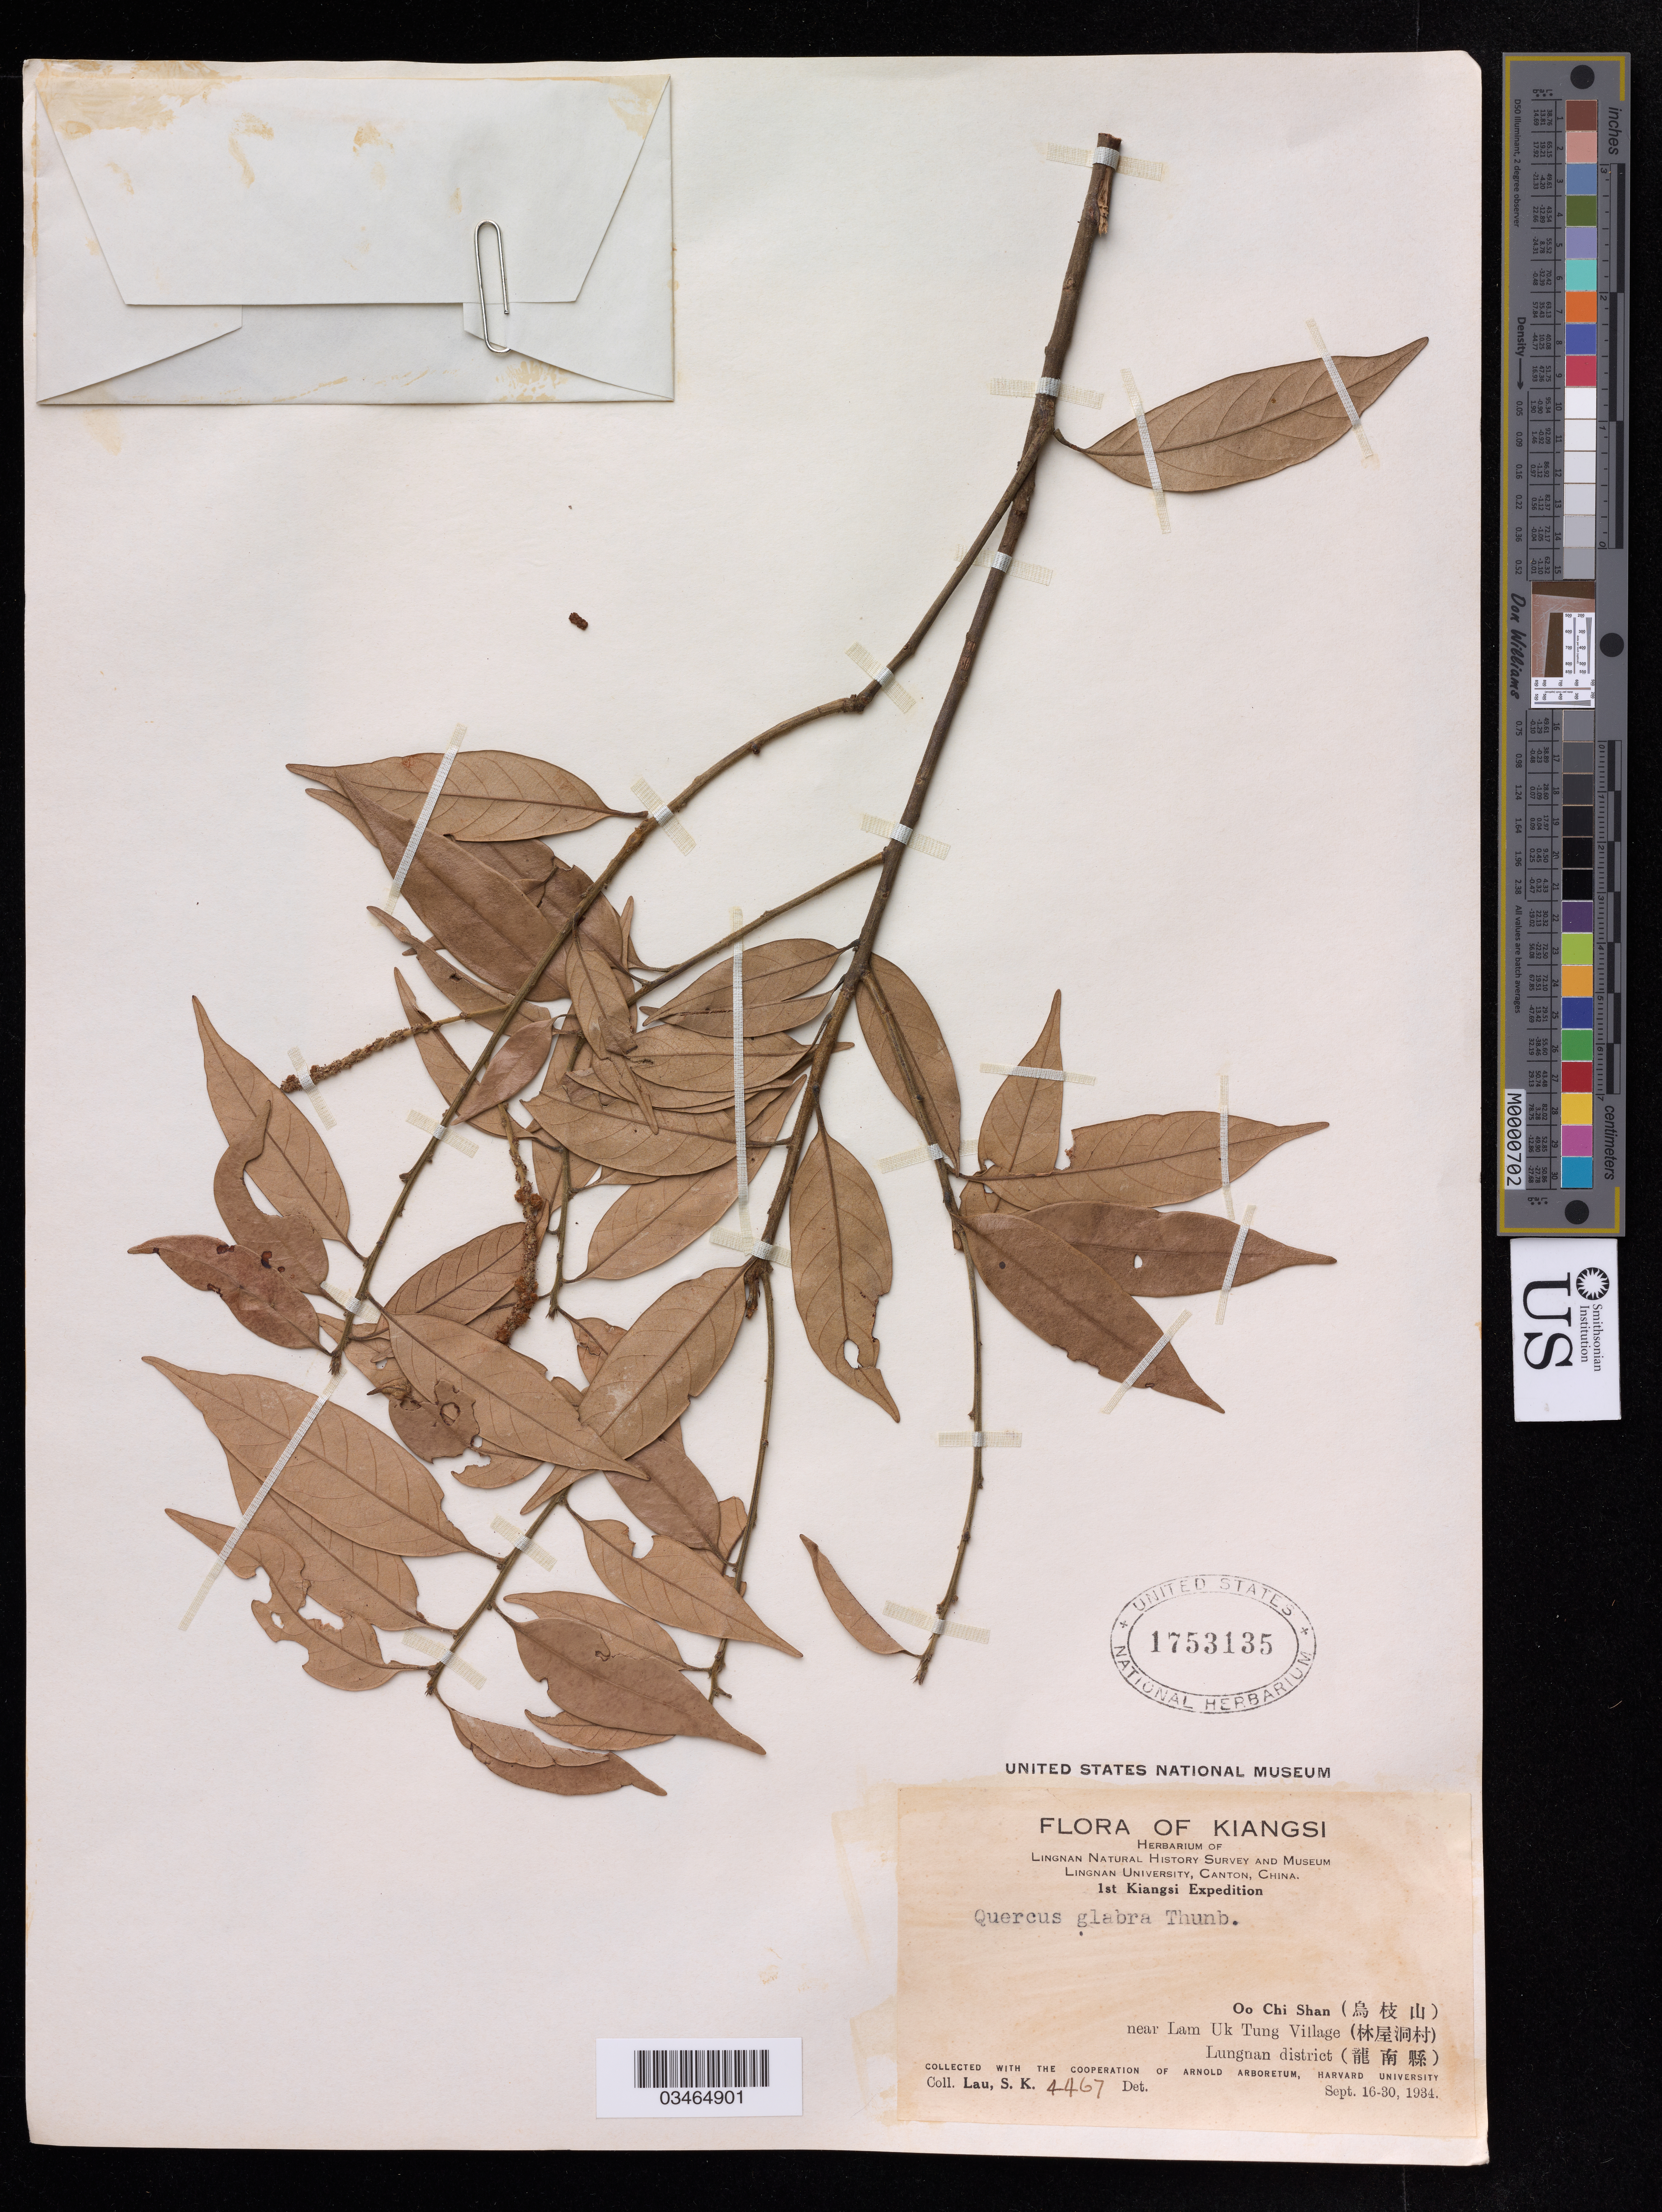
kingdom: Plantae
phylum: Tracheophyta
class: Magnoliopsida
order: Fagales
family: Fagaceae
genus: Lithocarpus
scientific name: Lithocarpus glaber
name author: (Thunb.) Nakai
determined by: Strong, Mark T., (BOT), Smithsonian Institution - National Museum of Natural History (UNITED STATES)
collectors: S. Lau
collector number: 4467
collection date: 1934-09-16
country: China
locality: Oo Chi Shan, near Lam Uk Tung Village, Lungnan District.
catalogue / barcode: US 1753135